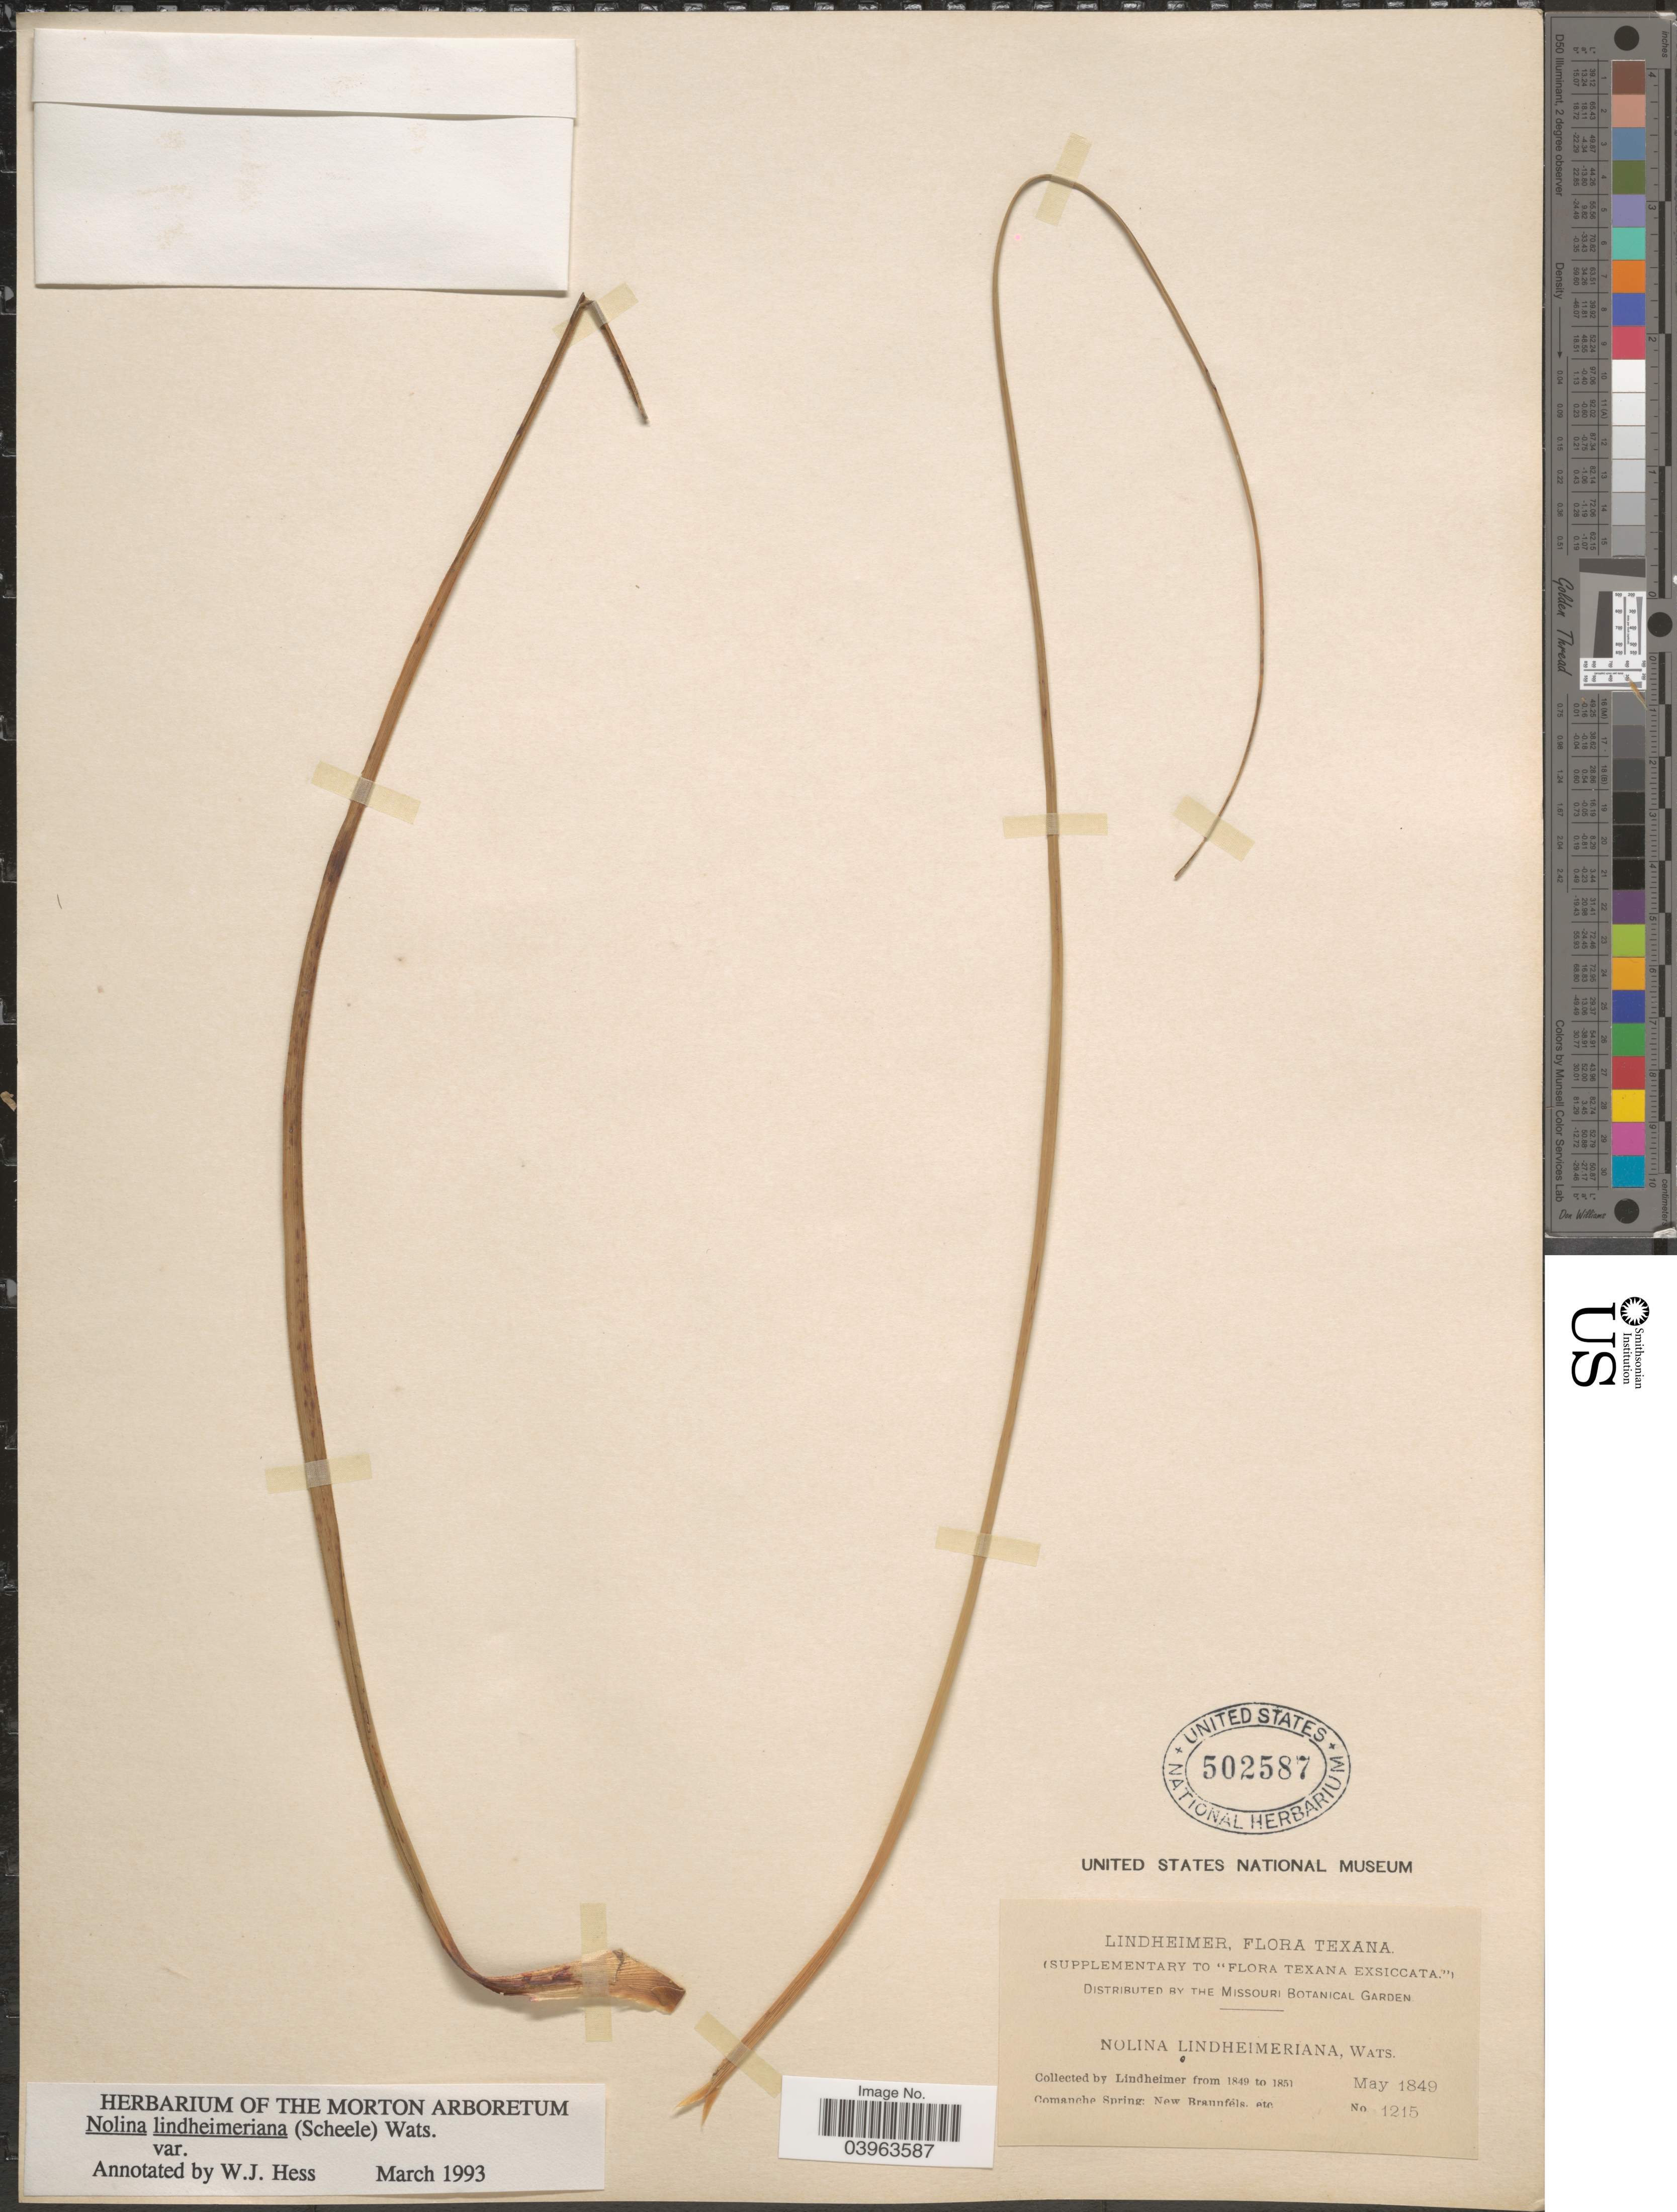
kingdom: Plantae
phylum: Tracheophyta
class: Liliopsida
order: Asparagales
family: Asparagaceae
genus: Nolina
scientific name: Nolina lindheimeriana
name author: (Scheele) S. Watson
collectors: -. Lindheimer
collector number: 1215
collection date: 1849-05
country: United States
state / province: Texas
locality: Comanche Spring: New Braunfels. etc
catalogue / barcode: US 502587